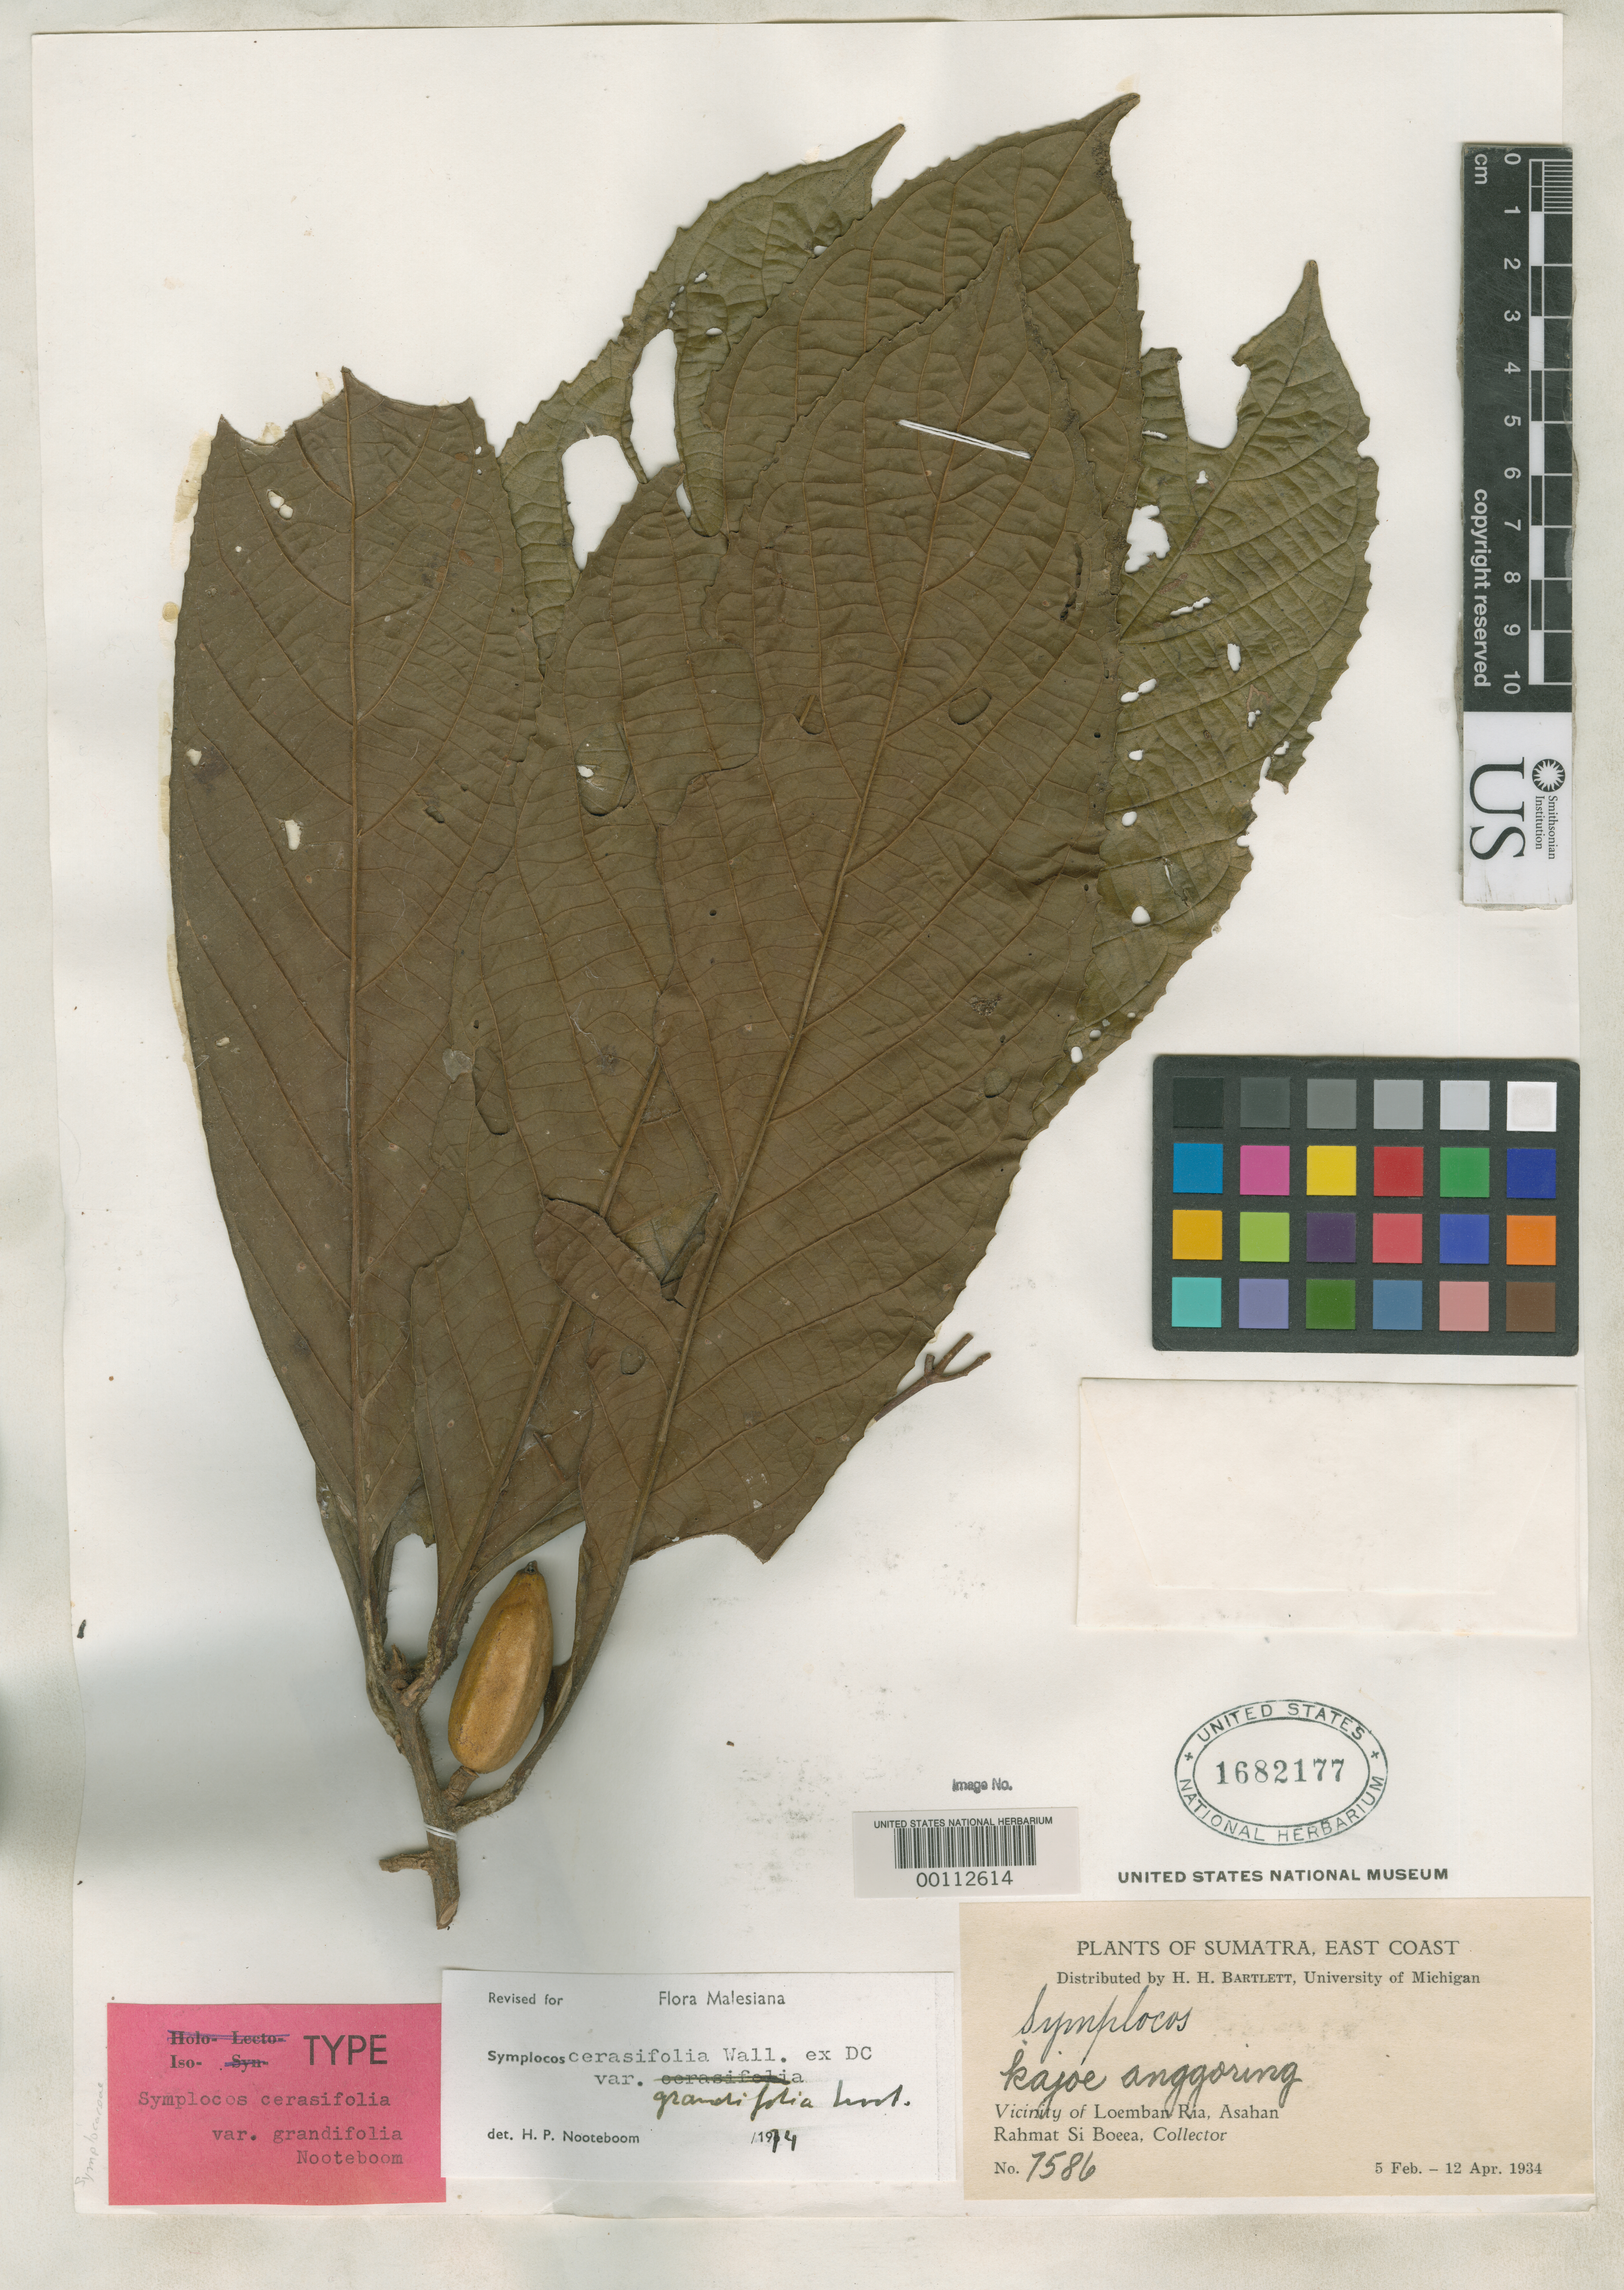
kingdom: Plantae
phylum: Tracheophyta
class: Magnoliopsida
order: Ericales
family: Symplocaceae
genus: Symplocos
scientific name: Symplocos cerasifolia var. grandifolia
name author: Noot.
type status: Isotype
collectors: Rahmat Si Boeea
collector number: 7586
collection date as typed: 05 Feb 1934 to 12 Apr 1934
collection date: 1934-02-05/1934-04-12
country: Indonesia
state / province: Sumatra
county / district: Sumatera Utara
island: Sumatra Island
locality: Vicinity of Loemban Ria, Asahan.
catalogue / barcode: US 1682177